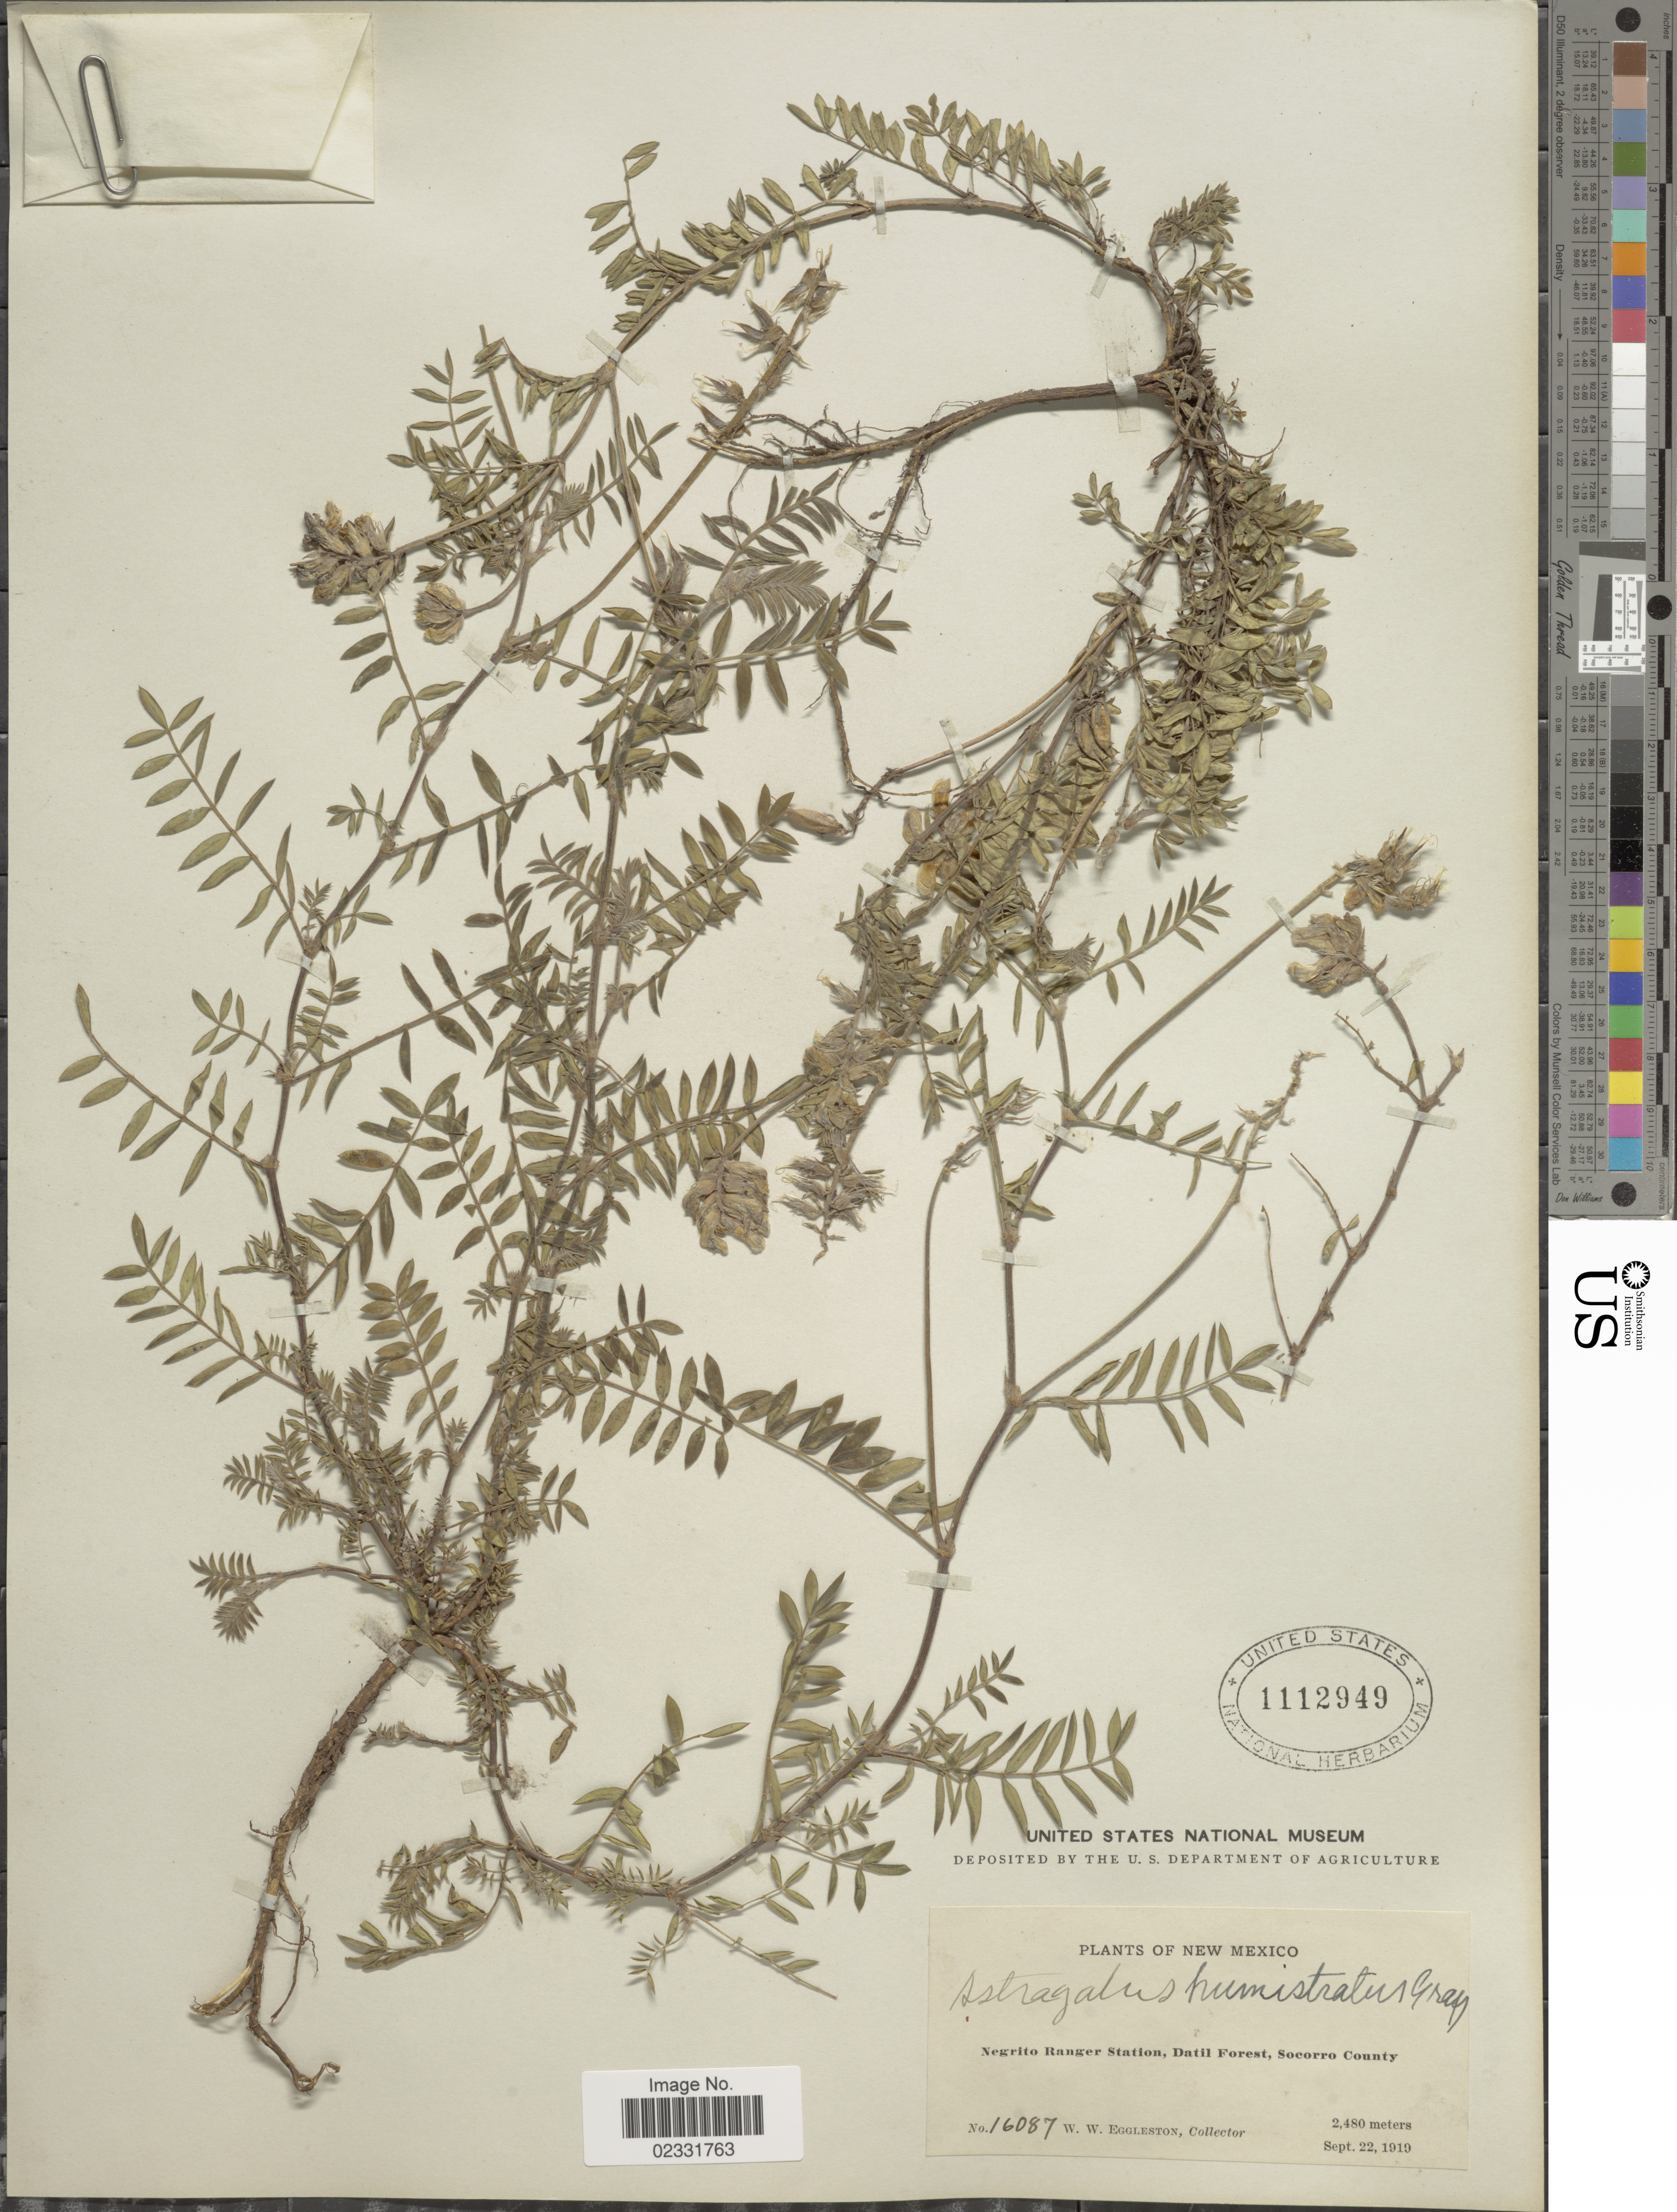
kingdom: Plantae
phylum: Tracheophyta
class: Magnoliopsida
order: Fabales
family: Fabaceae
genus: Astragalus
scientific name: Astragalus humistratus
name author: A. Gray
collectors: W. W. Eggleston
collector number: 16087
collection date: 1919-09-22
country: United States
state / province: New Mexico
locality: Negrito Ranger Station, Datil Forest, Socorro County.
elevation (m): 2480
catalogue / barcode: US 1112949